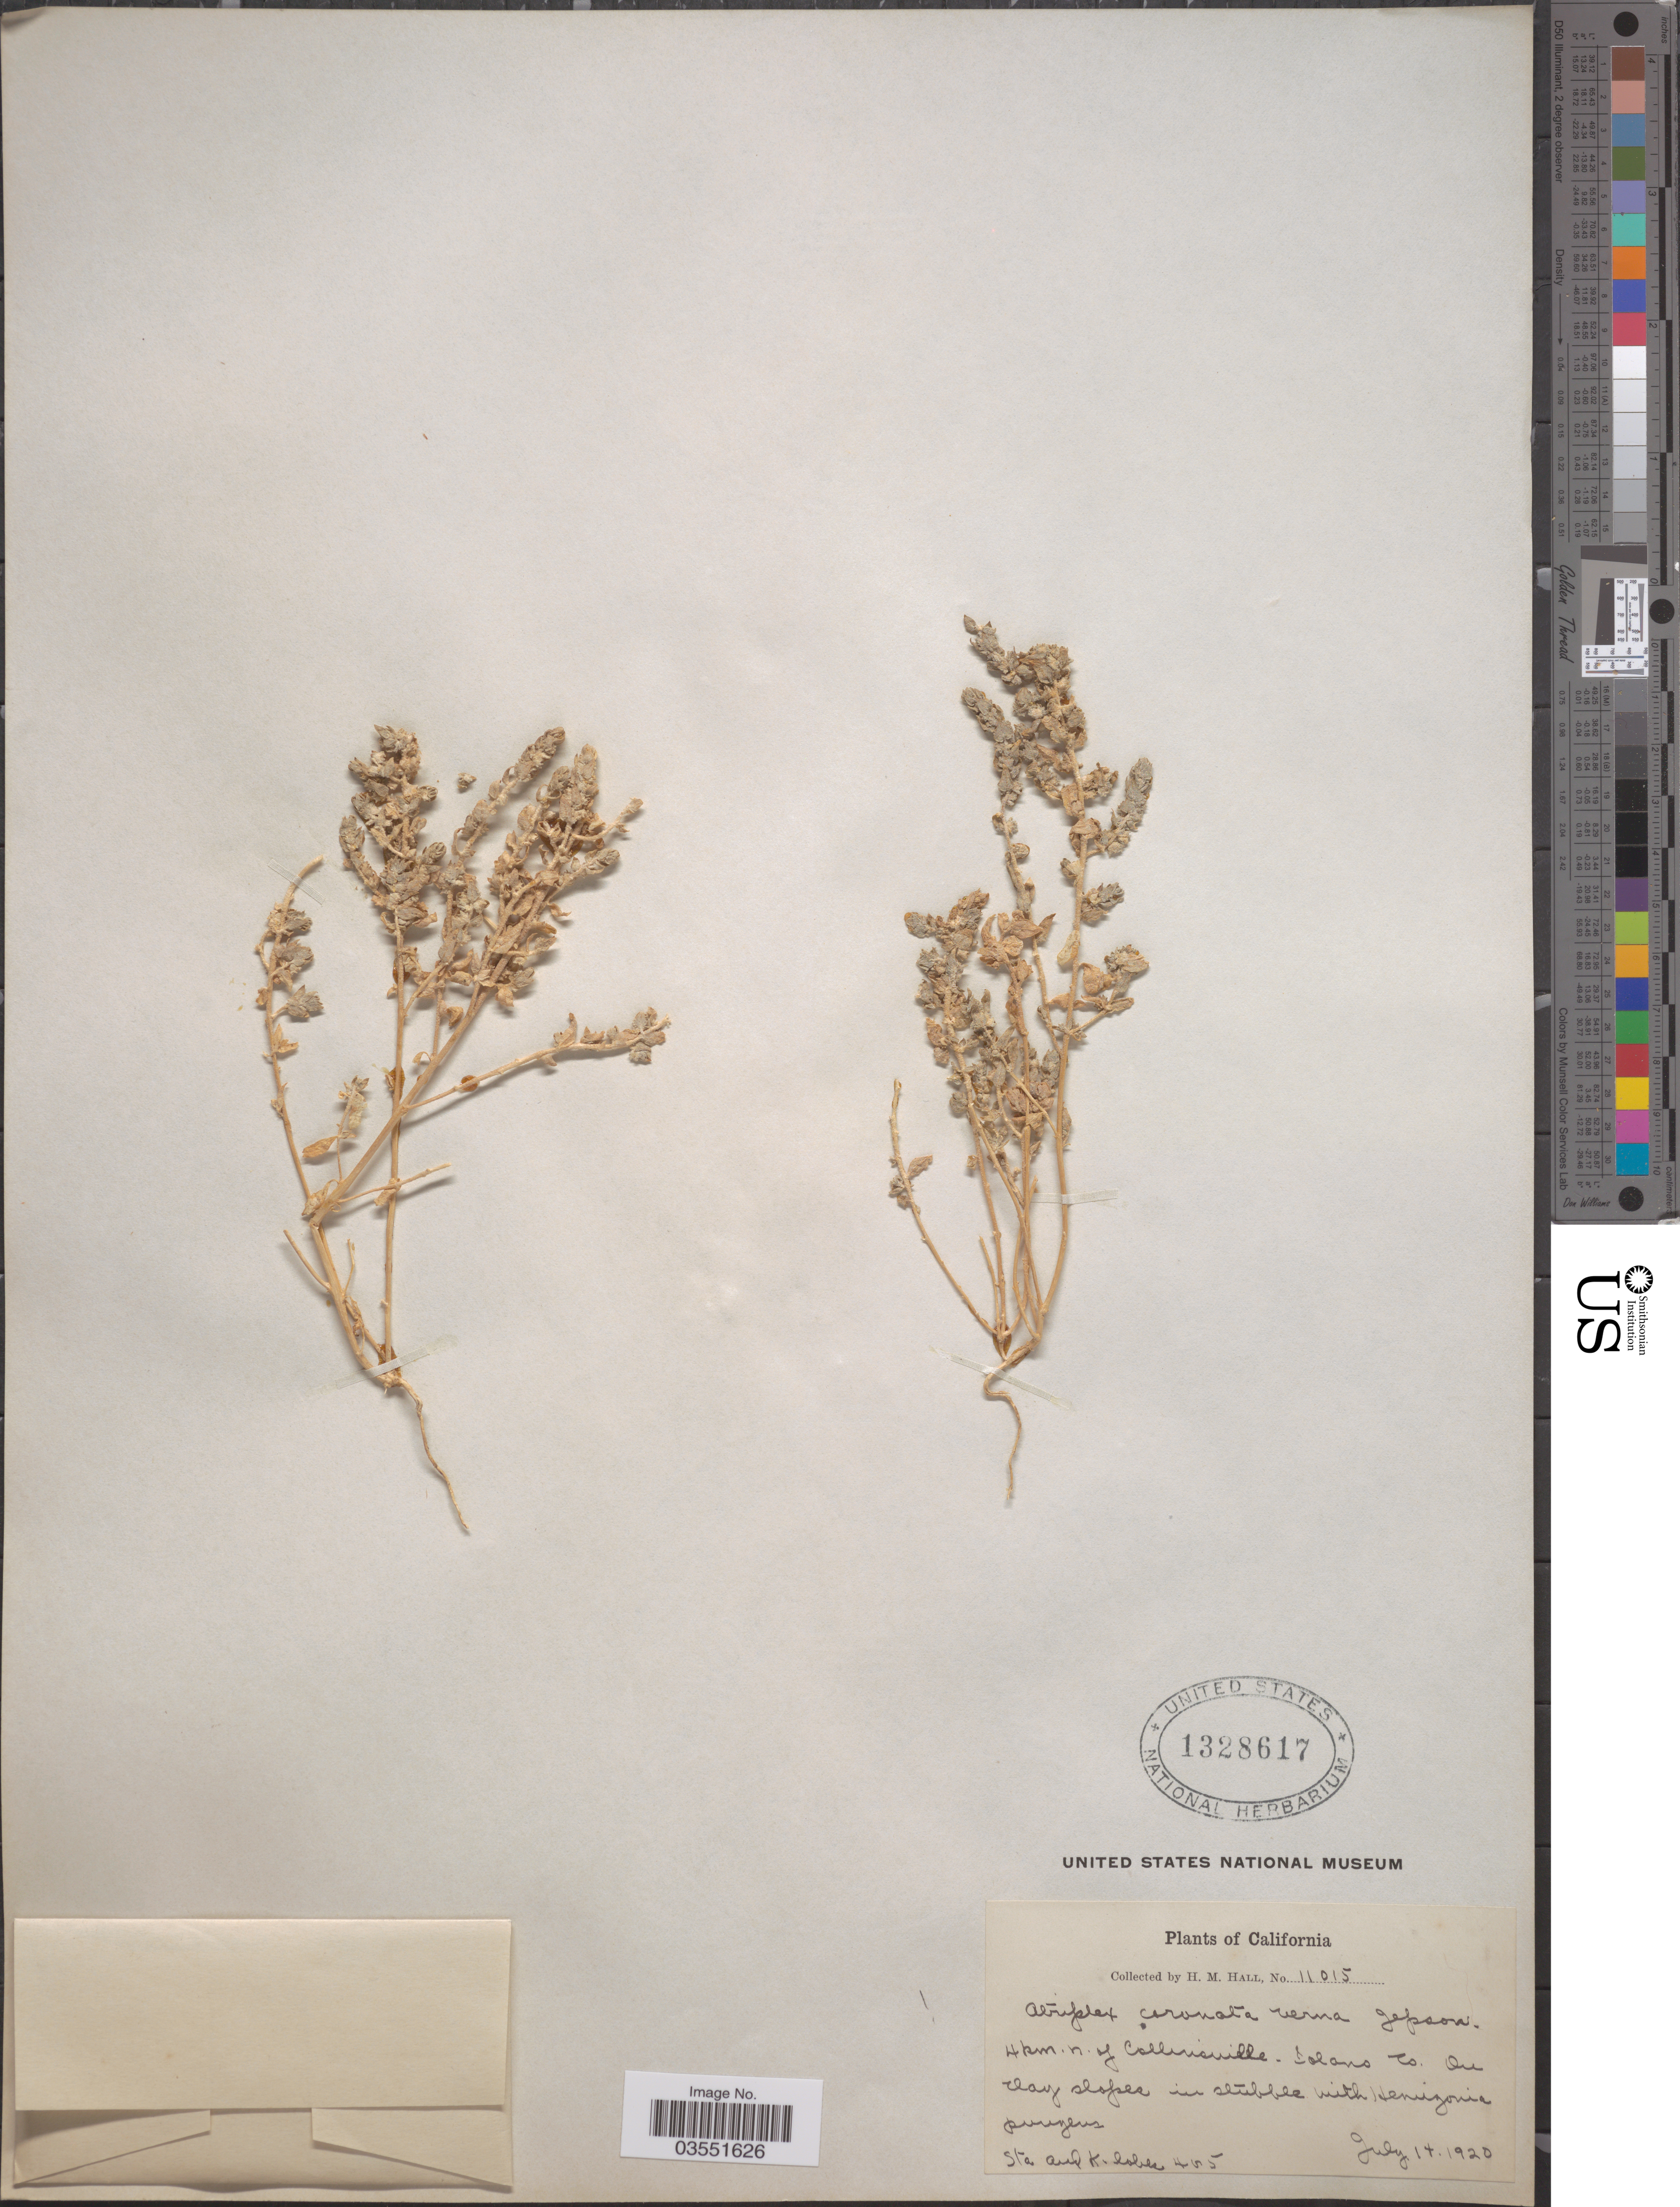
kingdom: Plantae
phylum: Tracheophyta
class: Magnoliopsida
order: Caryophyllales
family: Amaranthaceae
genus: Atriplex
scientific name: Atriplex coronata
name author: S. Watson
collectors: H. M. Hall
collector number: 11015/405?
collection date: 1920-07-14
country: United States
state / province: California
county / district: Solano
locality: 4 km. n. of Collinsville. Solano Co.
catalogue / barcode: US 1328617